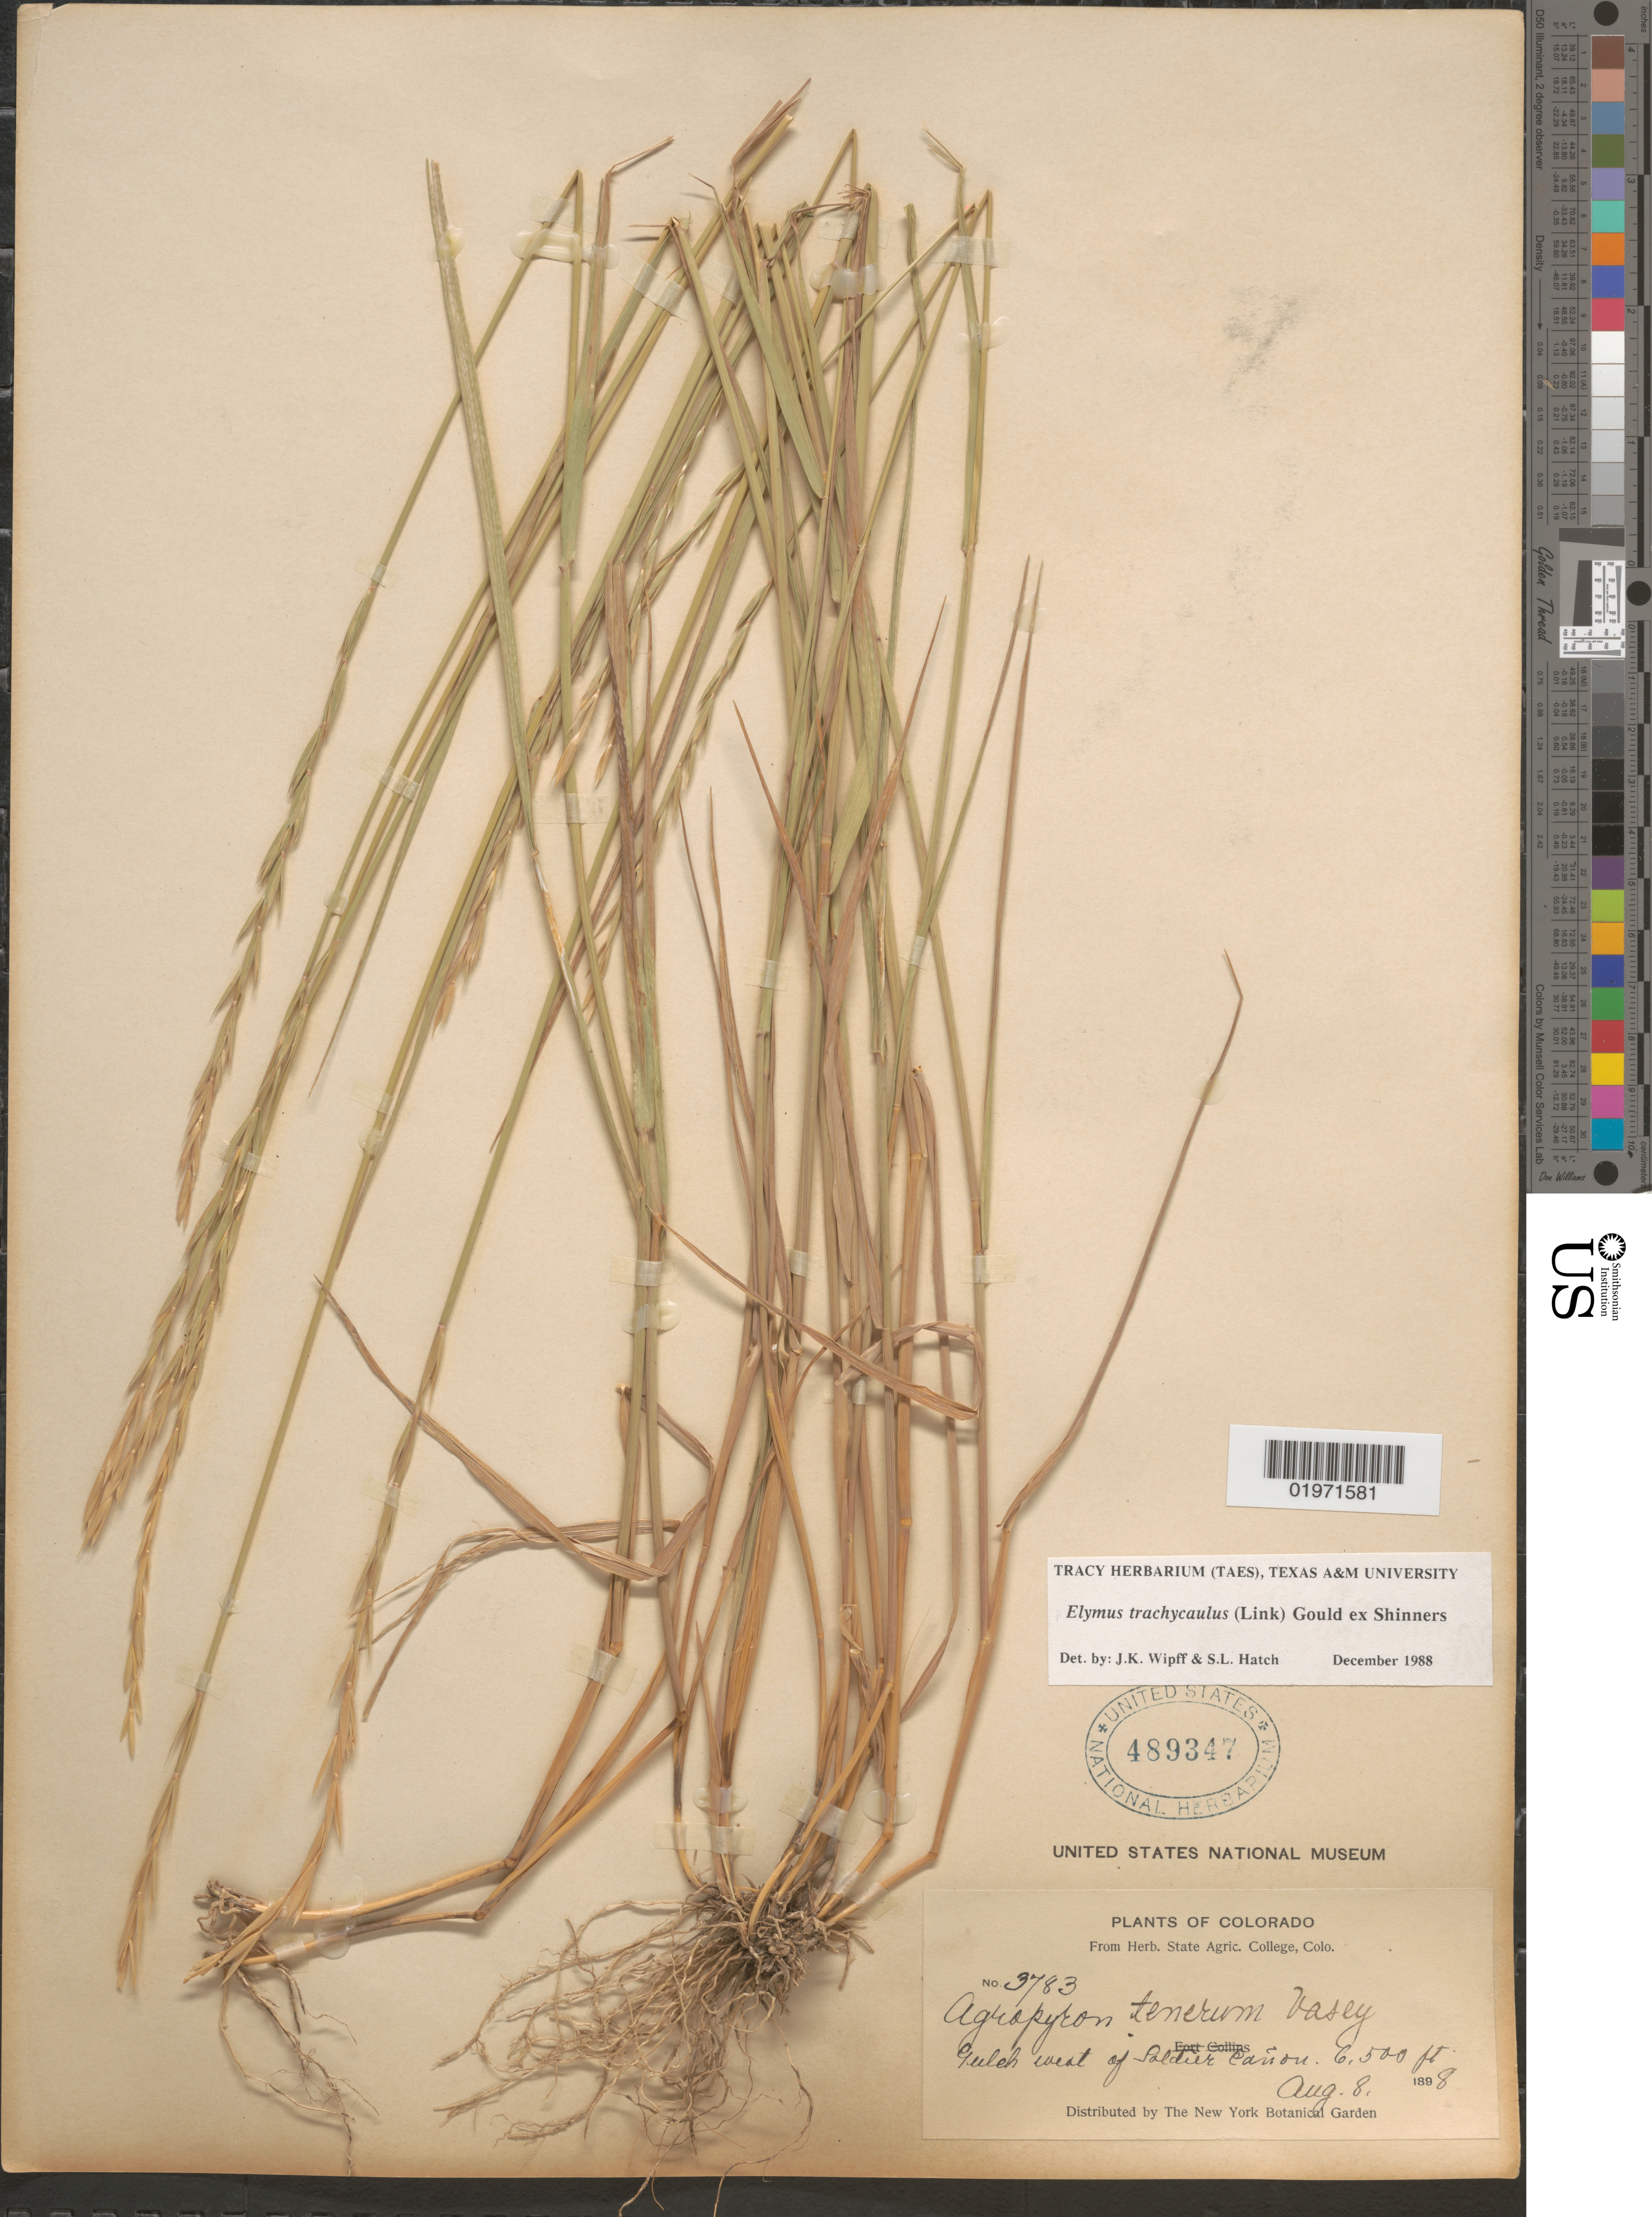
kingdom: Plantae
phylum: Tracheophyta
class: Liliopsida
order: Poales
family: Poaceae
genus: Elymus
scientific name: Elymus trachycaulus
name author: (Link) Gould ex Shinners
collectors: ex herb. State Agric. College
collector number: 3783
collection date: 1898-08-08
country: United States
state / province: Colorado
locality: Gulch west of Soldier Cañon.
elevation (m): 1981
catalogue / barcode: US 489347